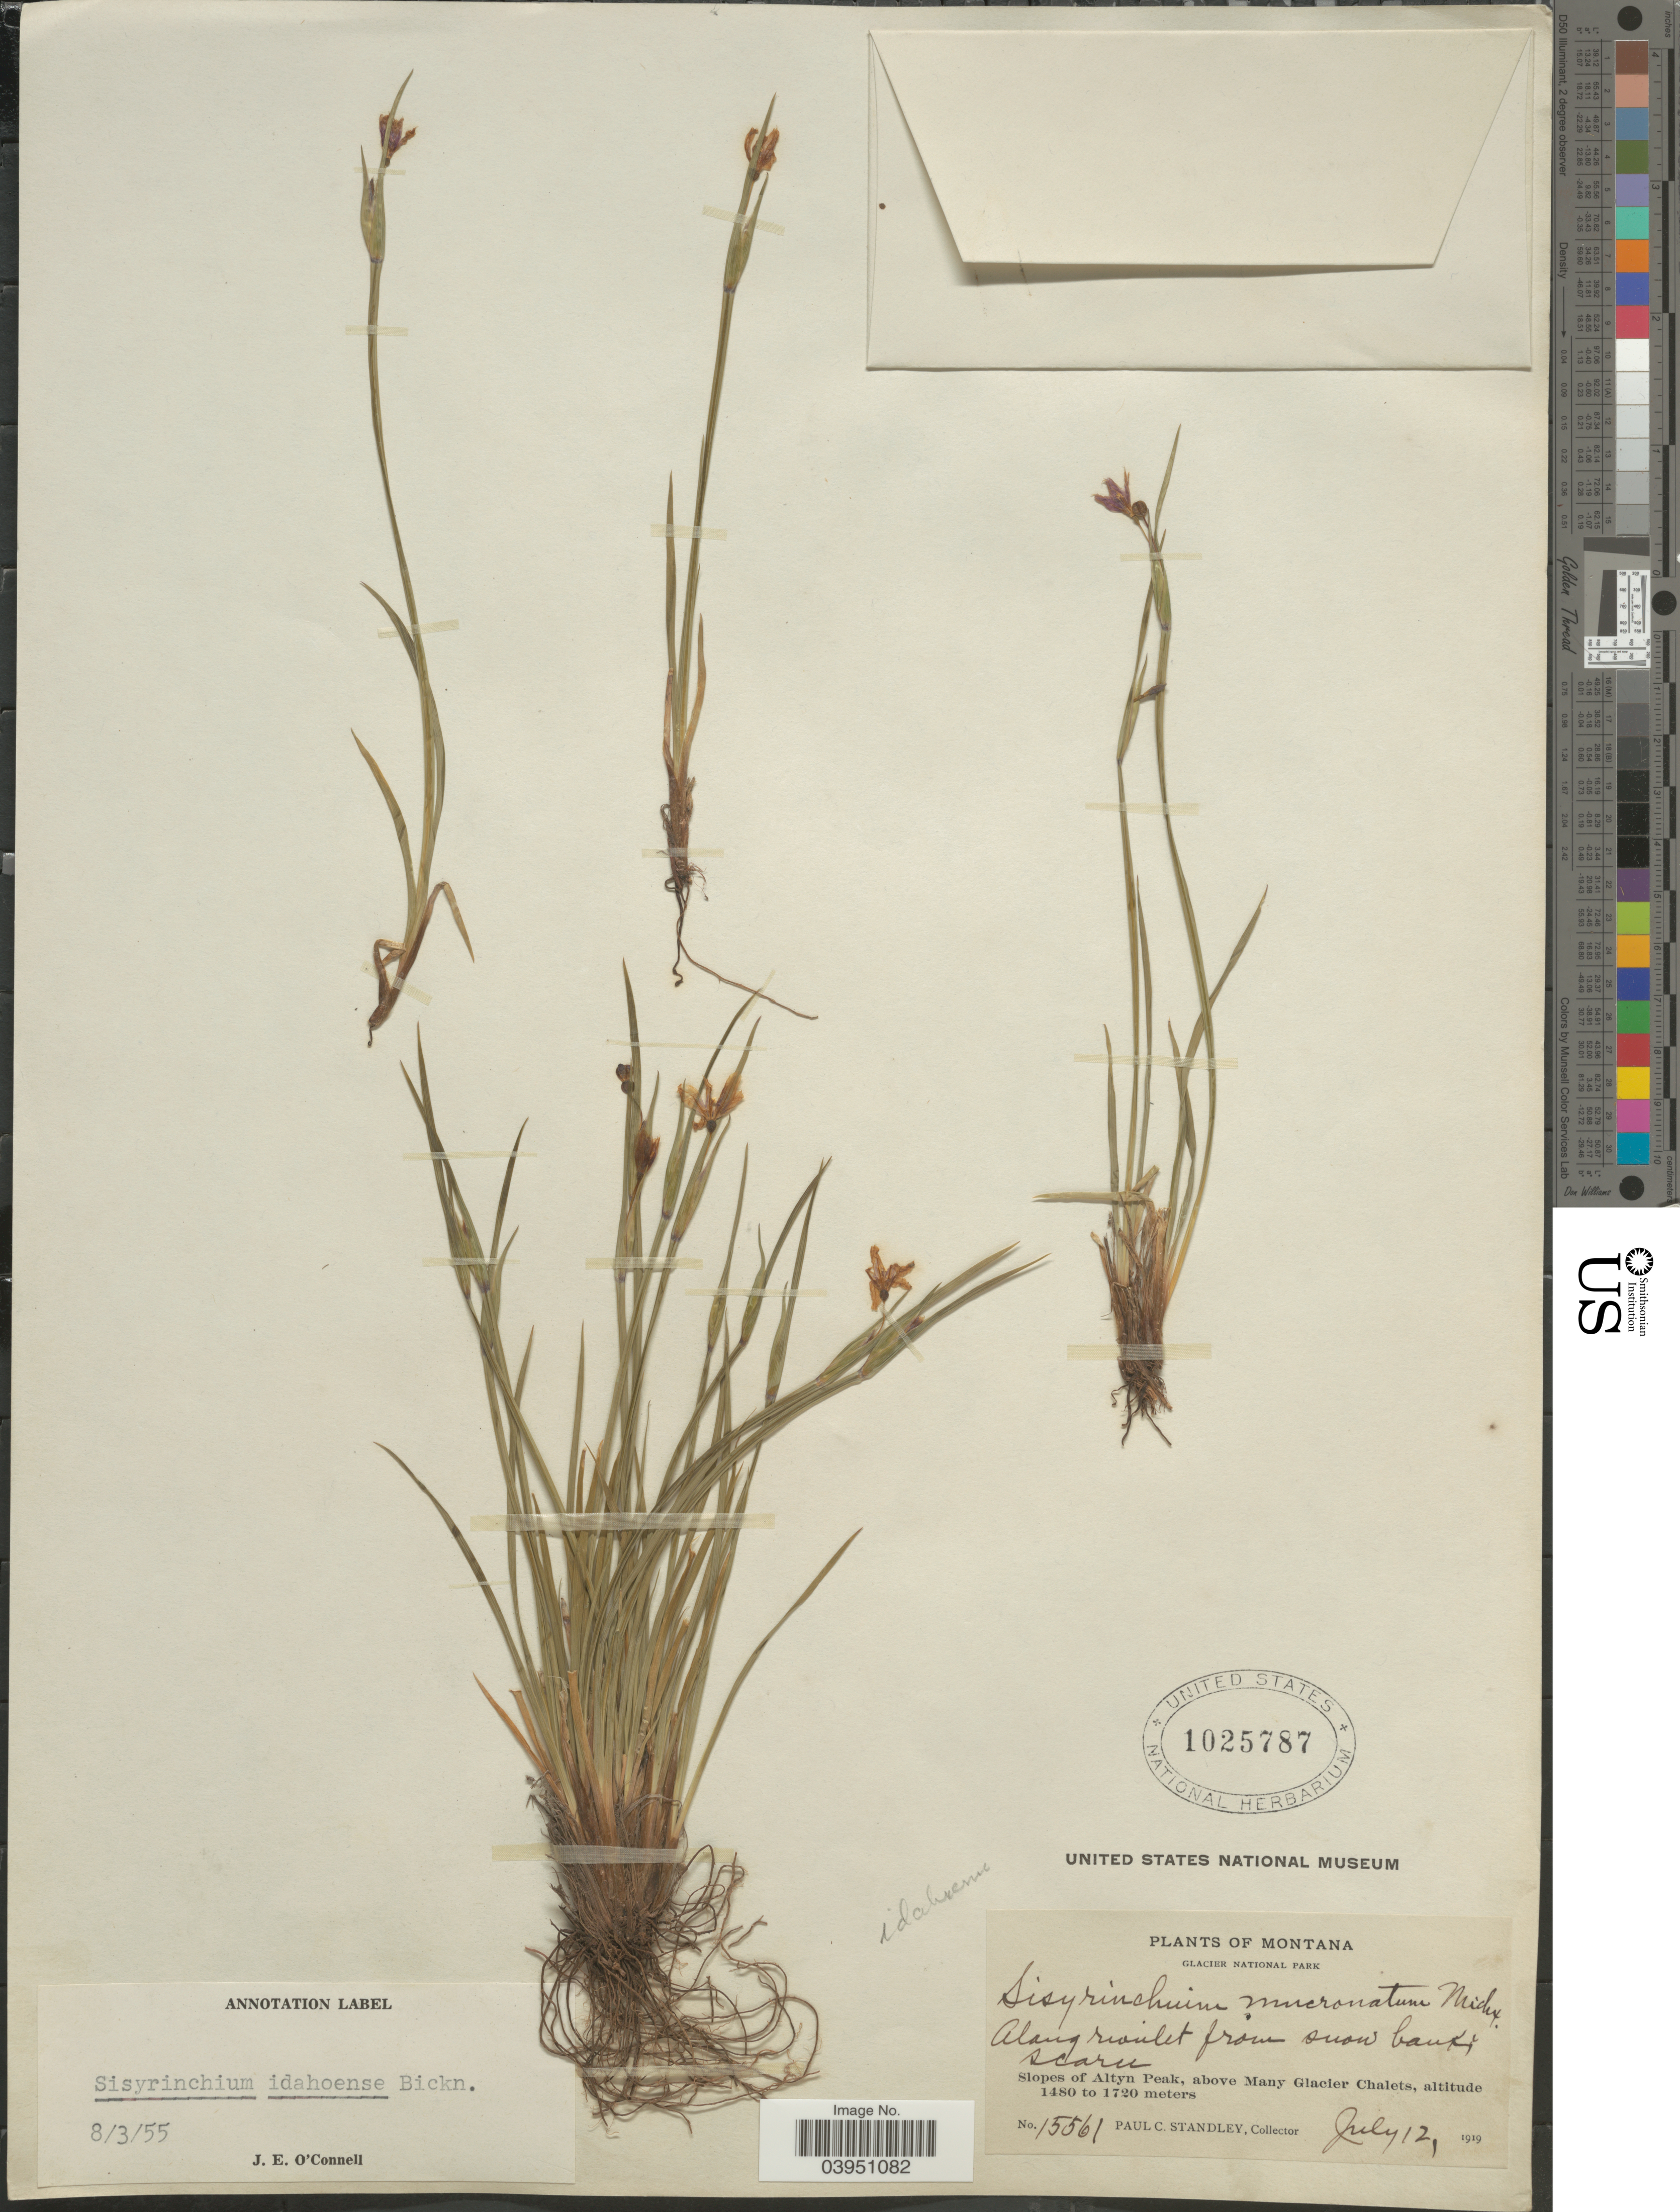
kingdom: Plantae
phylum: Tracheophyta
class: Liliopsida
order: Asparagales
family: Iridaceae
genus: Sisyrinchium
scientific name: Sisyrinchium idahoense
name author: E.P. Bicknell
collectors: P. C. Standley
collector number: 15561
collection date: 1919-07-12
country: United States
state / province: Montana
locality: Glacier National Park. Along rivulet from snow bank. Slopes of Altyn Peak, above Many Glacier Chalets.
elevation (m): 1480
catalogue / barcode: US 1025787